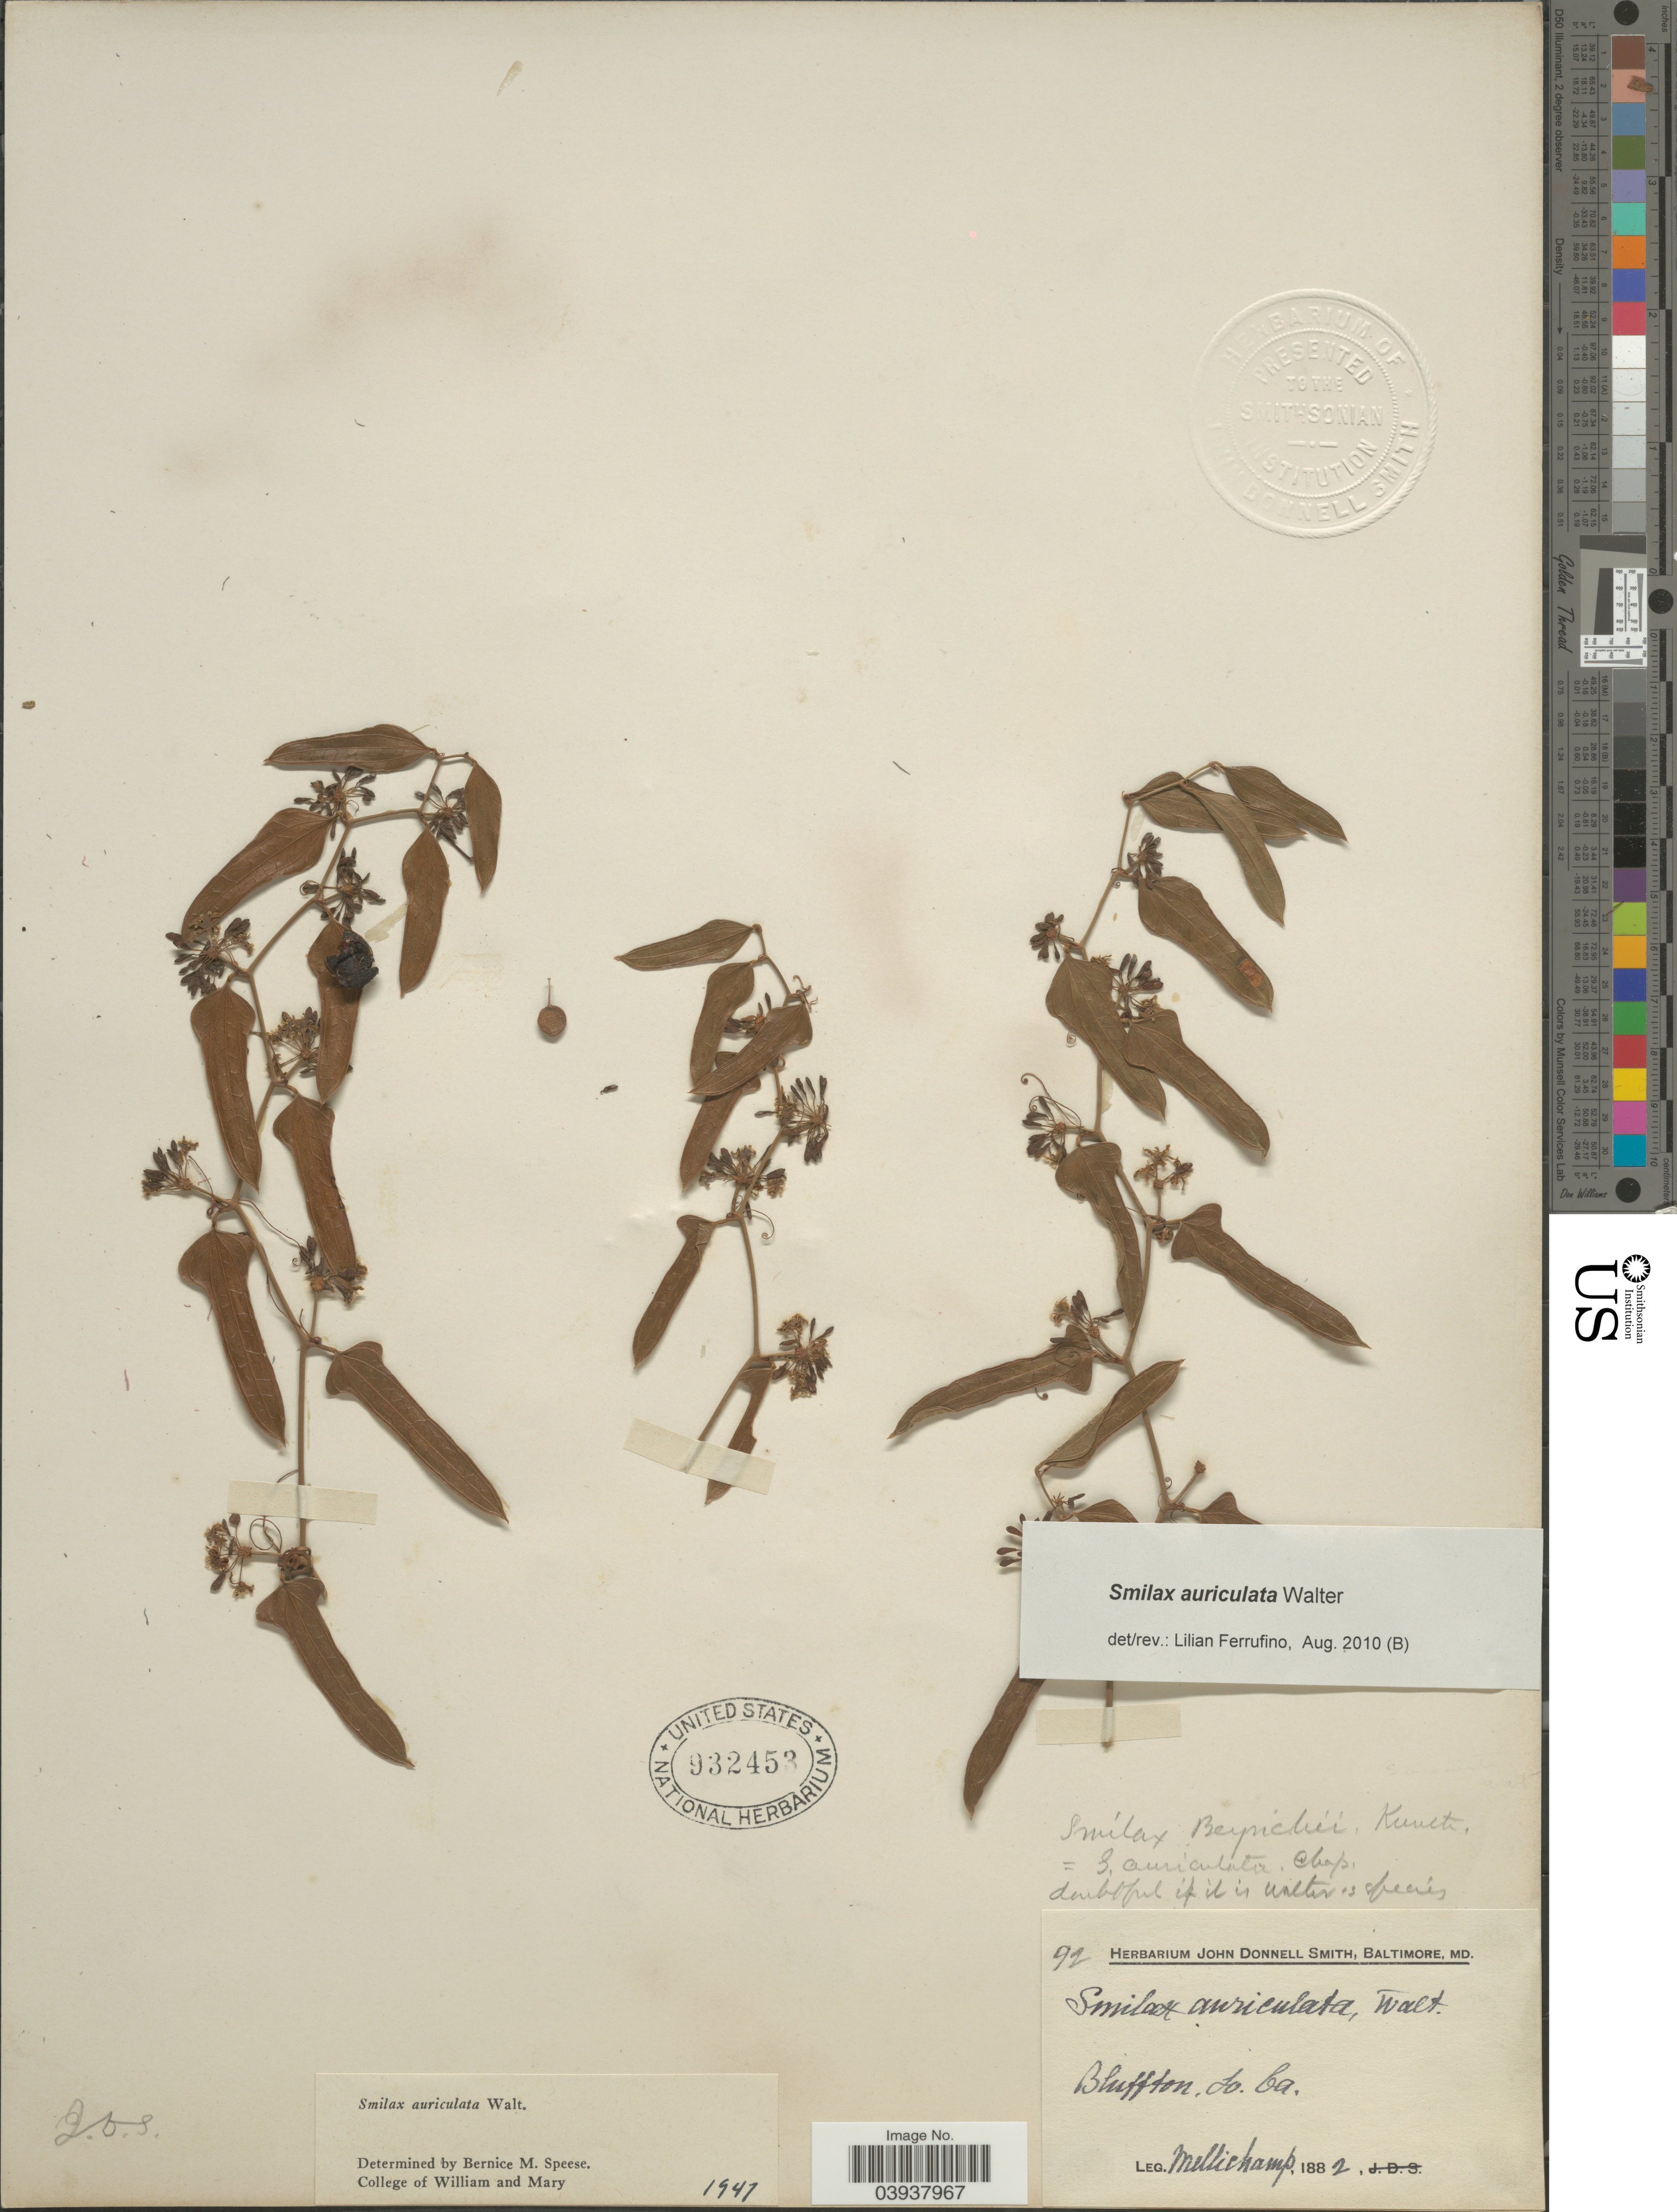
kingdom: Plantae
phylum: Tracheophyta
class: Liliopsida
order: Liliales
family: Smilacaceae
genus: Smilax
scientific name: Smilax auriculata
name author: Walter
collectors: -. Mellichamp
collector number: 92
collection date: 1882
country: United States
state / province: South Carolina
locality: Bluffton.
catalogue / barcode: US 932453